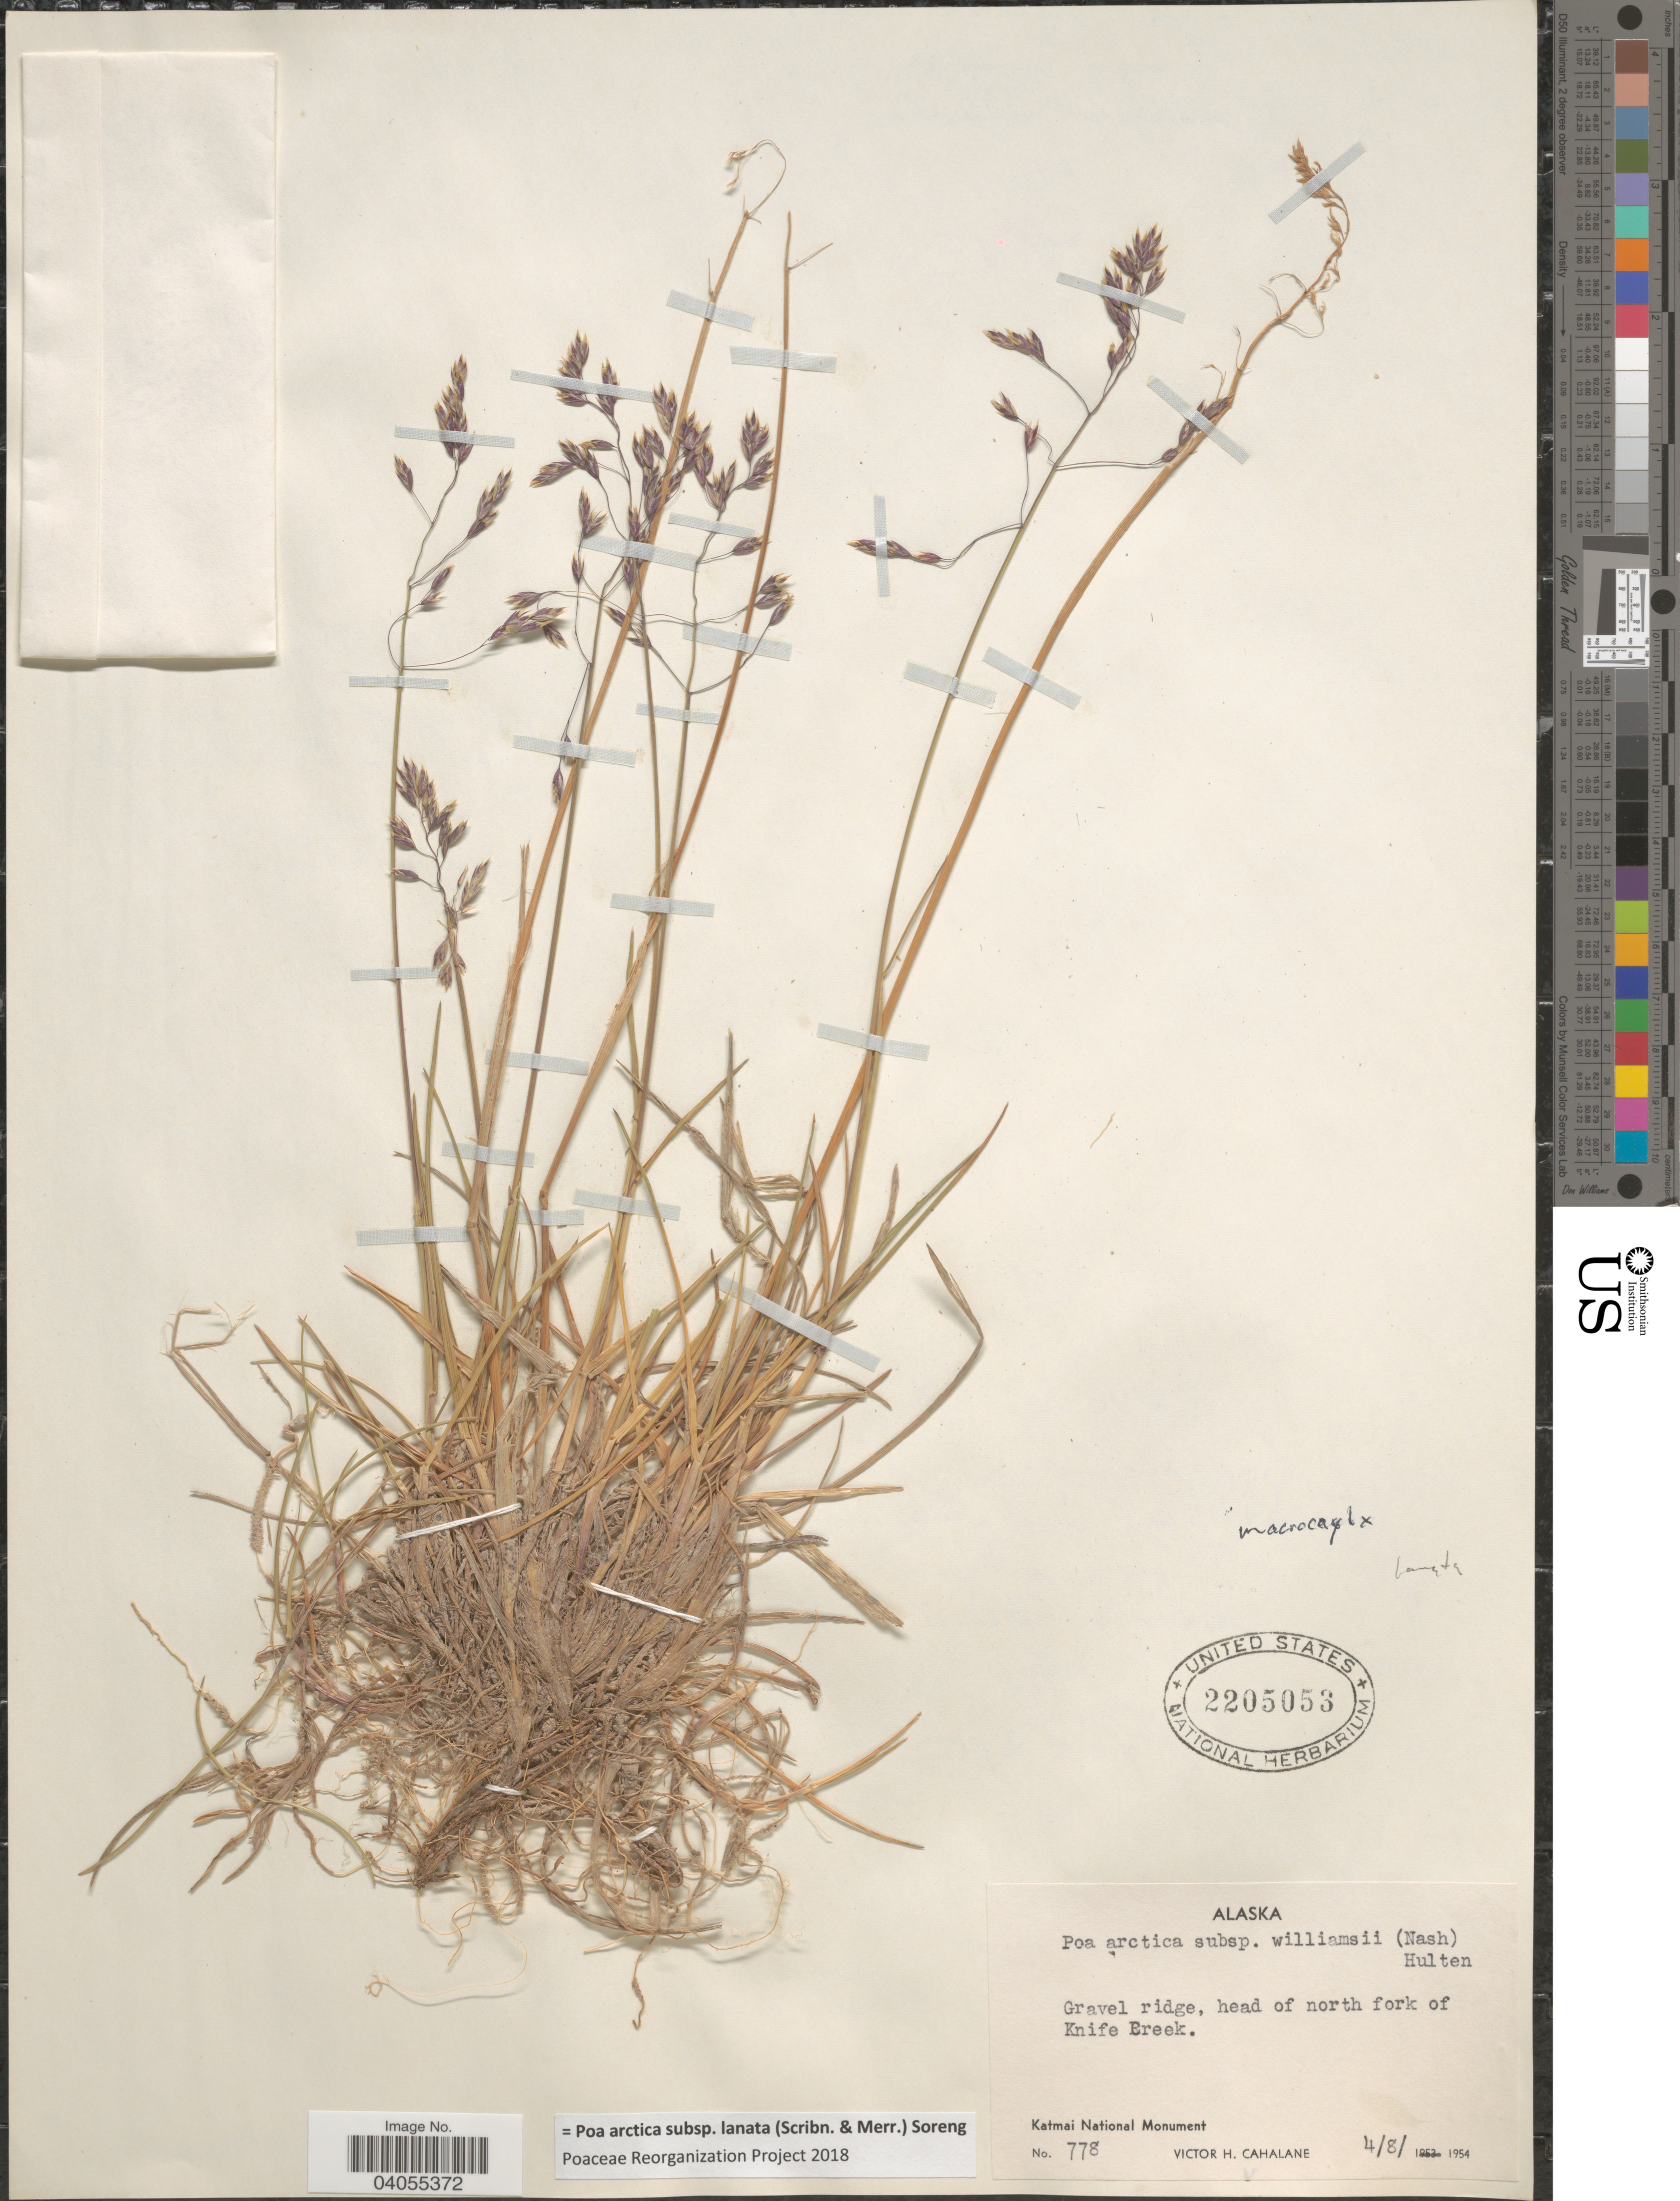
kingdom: Plantae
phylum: Tracheophyta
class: Liliopsida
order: Poales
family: Poaceae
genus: Poa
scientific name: Poa arctica subsp. lanata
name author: (Scribn. & Merr.) Soreng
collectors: V. Cahalane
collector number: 778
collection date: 1954-04-08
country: United States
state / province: Alaska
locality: Gravel ridge, head of north fork of Knife Creek. Katmai National Monument.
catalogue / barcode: US 2205053